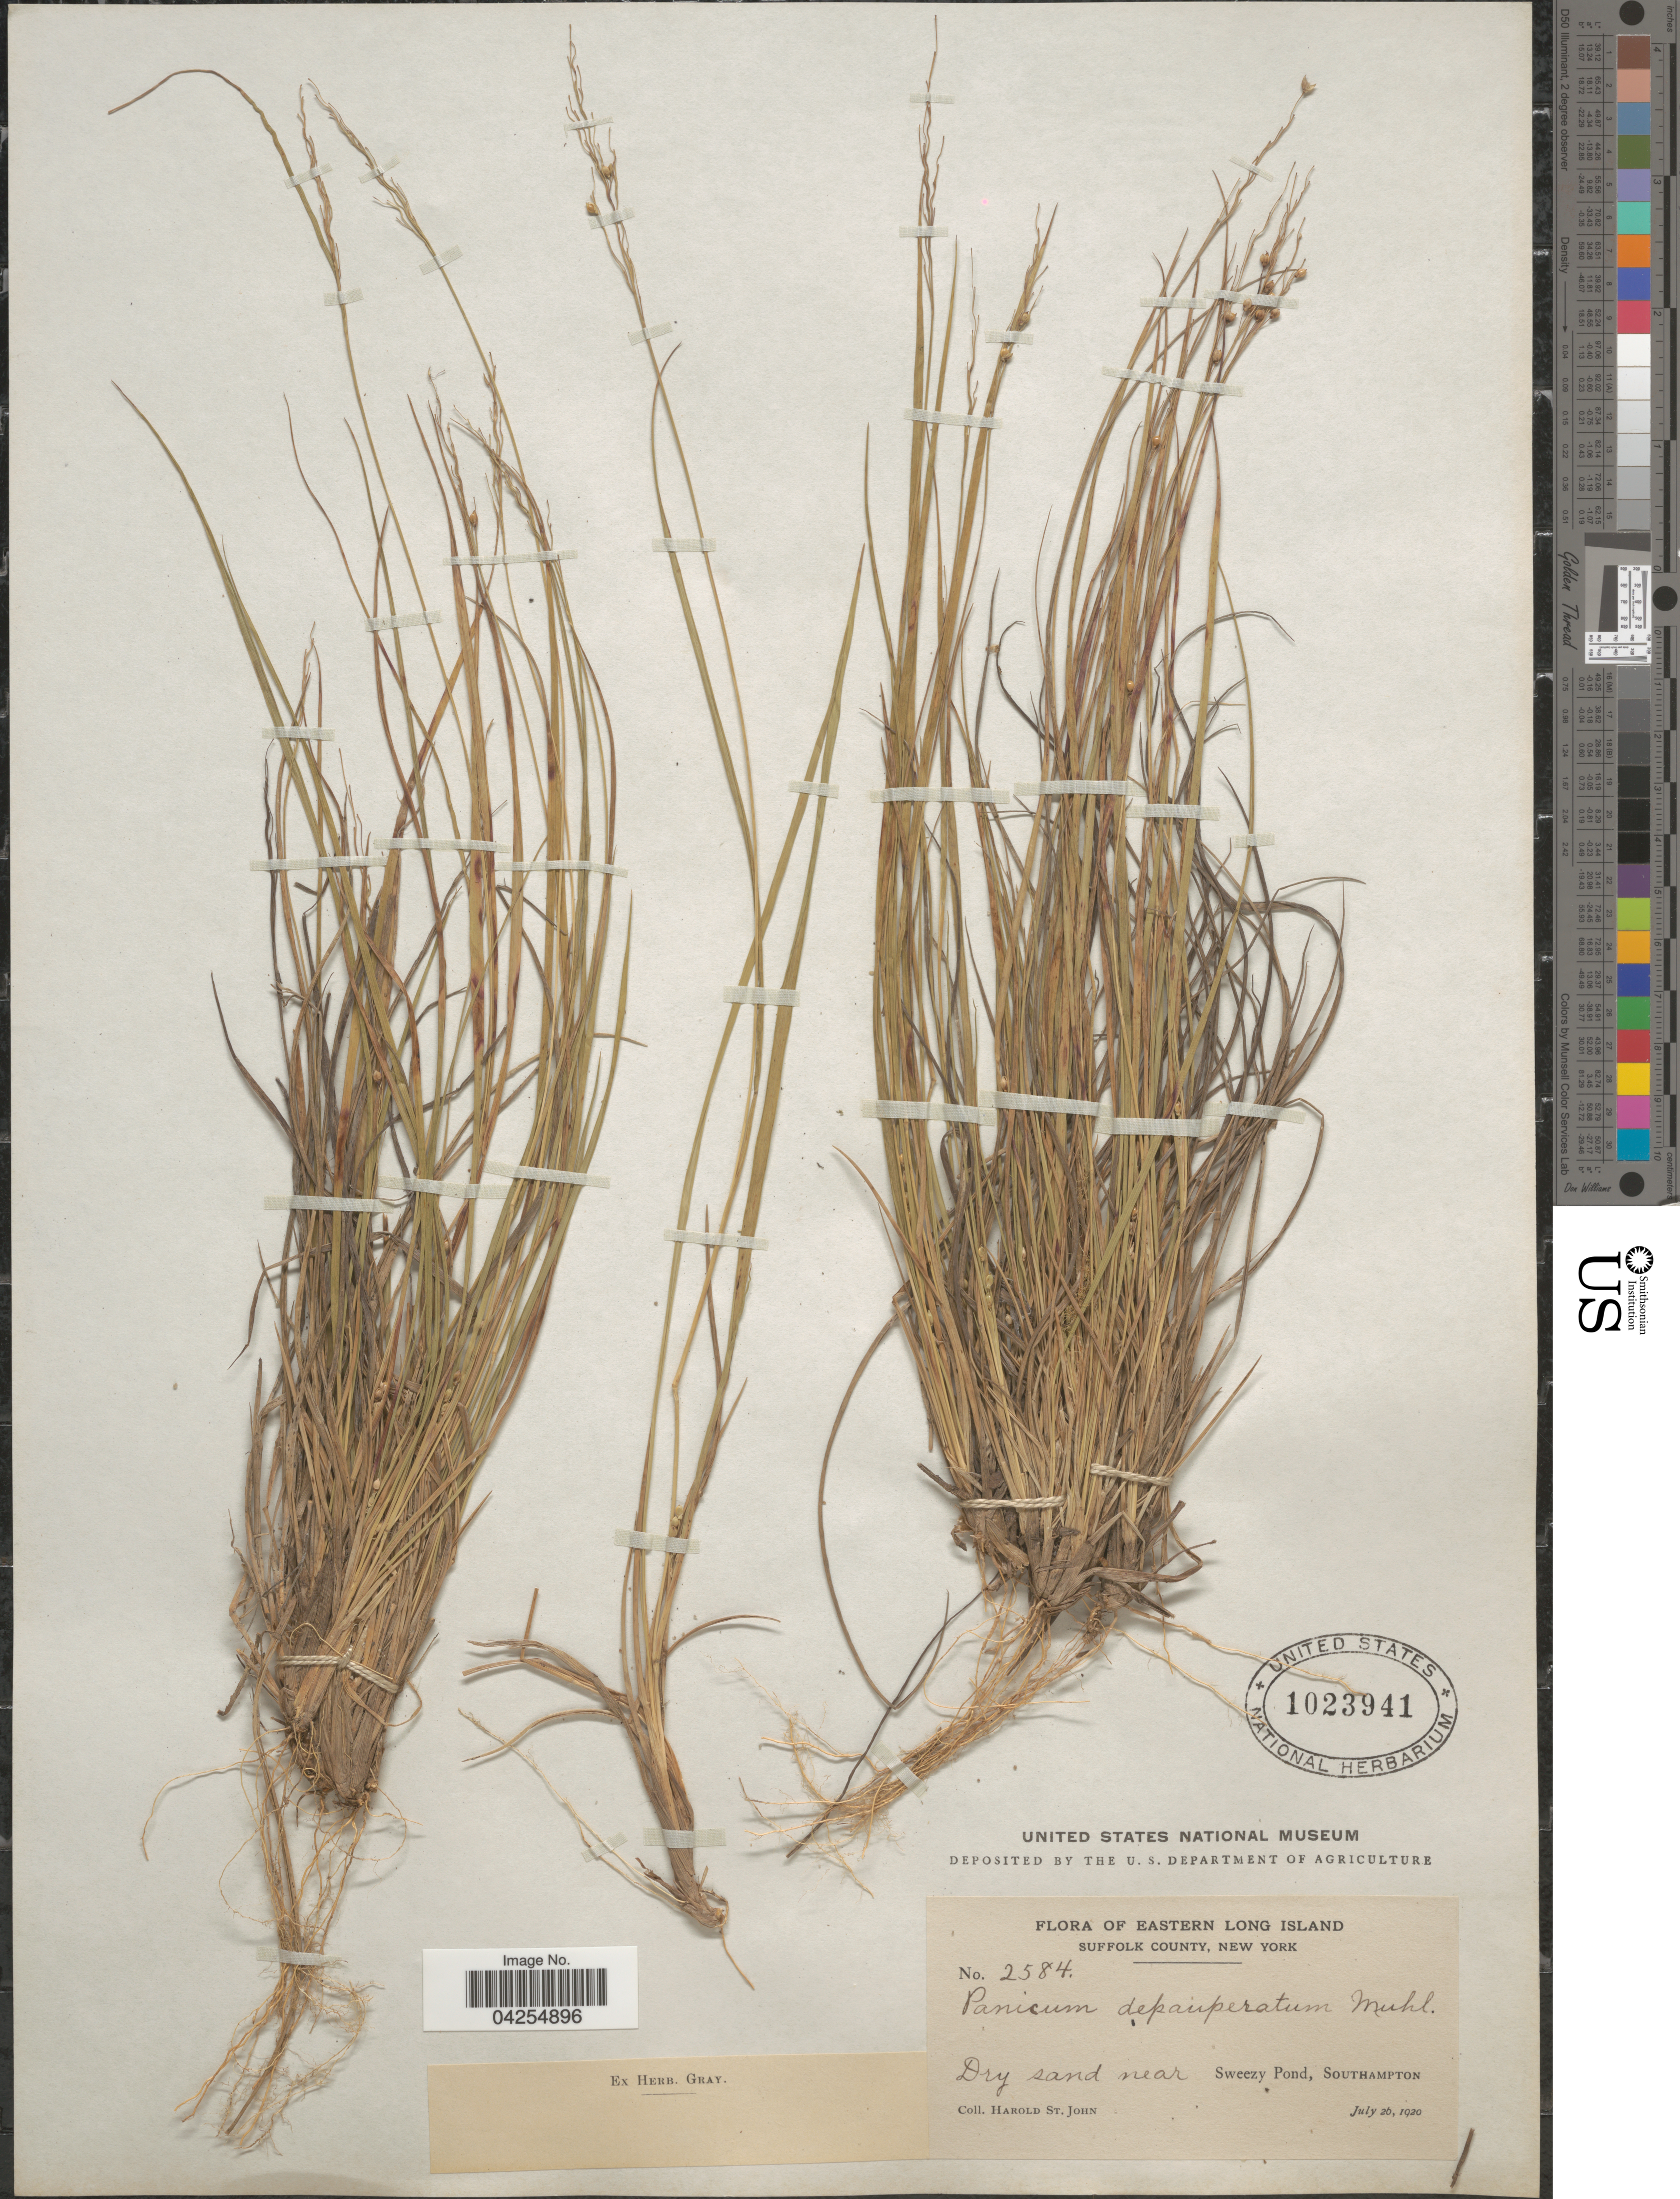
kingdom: Plantae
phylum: Tracheophyta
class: Liliopsida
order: Poales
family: Poaceae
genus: Dichanthelium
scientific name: Dichanthelium depauperatum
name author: (Muhl.) Gould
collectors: H. St. John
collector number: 2584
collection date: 1920-06-26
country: United States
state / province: New York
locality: Eastern Long Island. Suffolk County. Near Sweezy Pond, Southampton.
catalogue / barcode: US 1023941